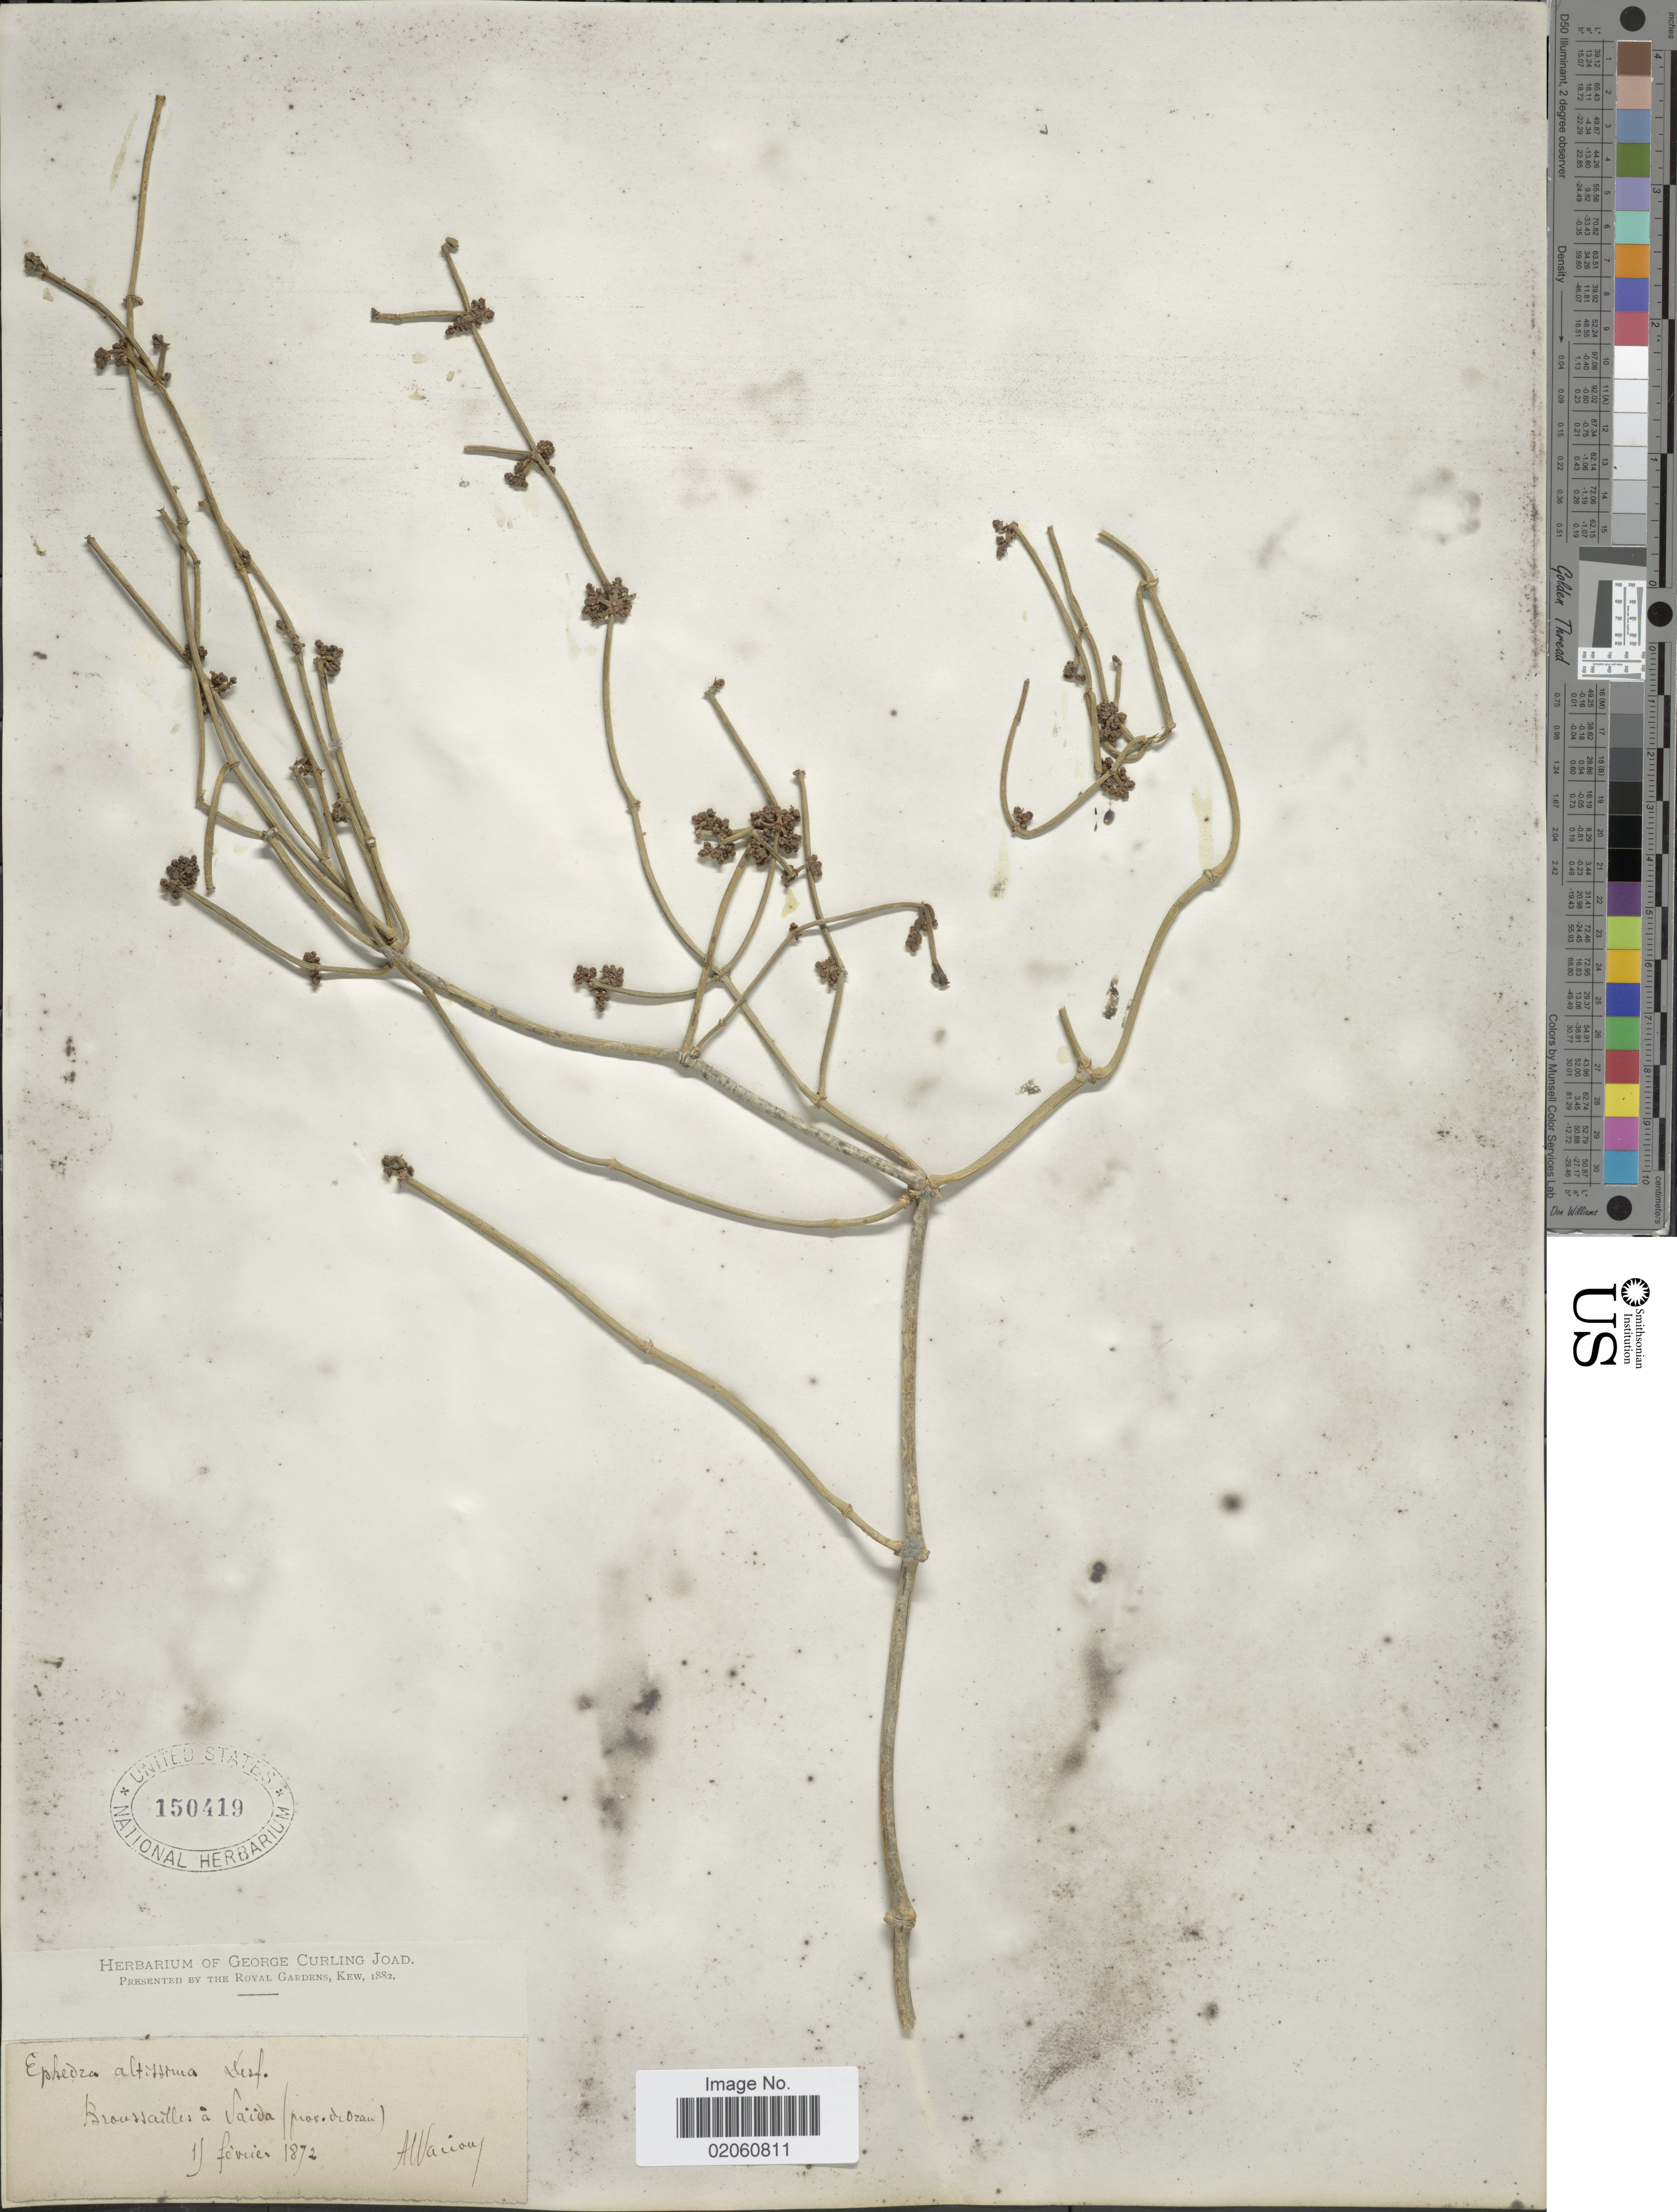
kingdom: Plantae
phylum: Tracheophyta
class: Gnetopsida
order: Ephedrales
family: Ephedraceae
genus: Ephedra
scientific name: Ephedra altissima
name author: Desf.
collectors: A. Warion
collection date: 1872-02-01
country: Algeria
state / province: Oran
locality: Broussailles á Saïda (prov. de Oran)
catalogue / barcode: US 150419